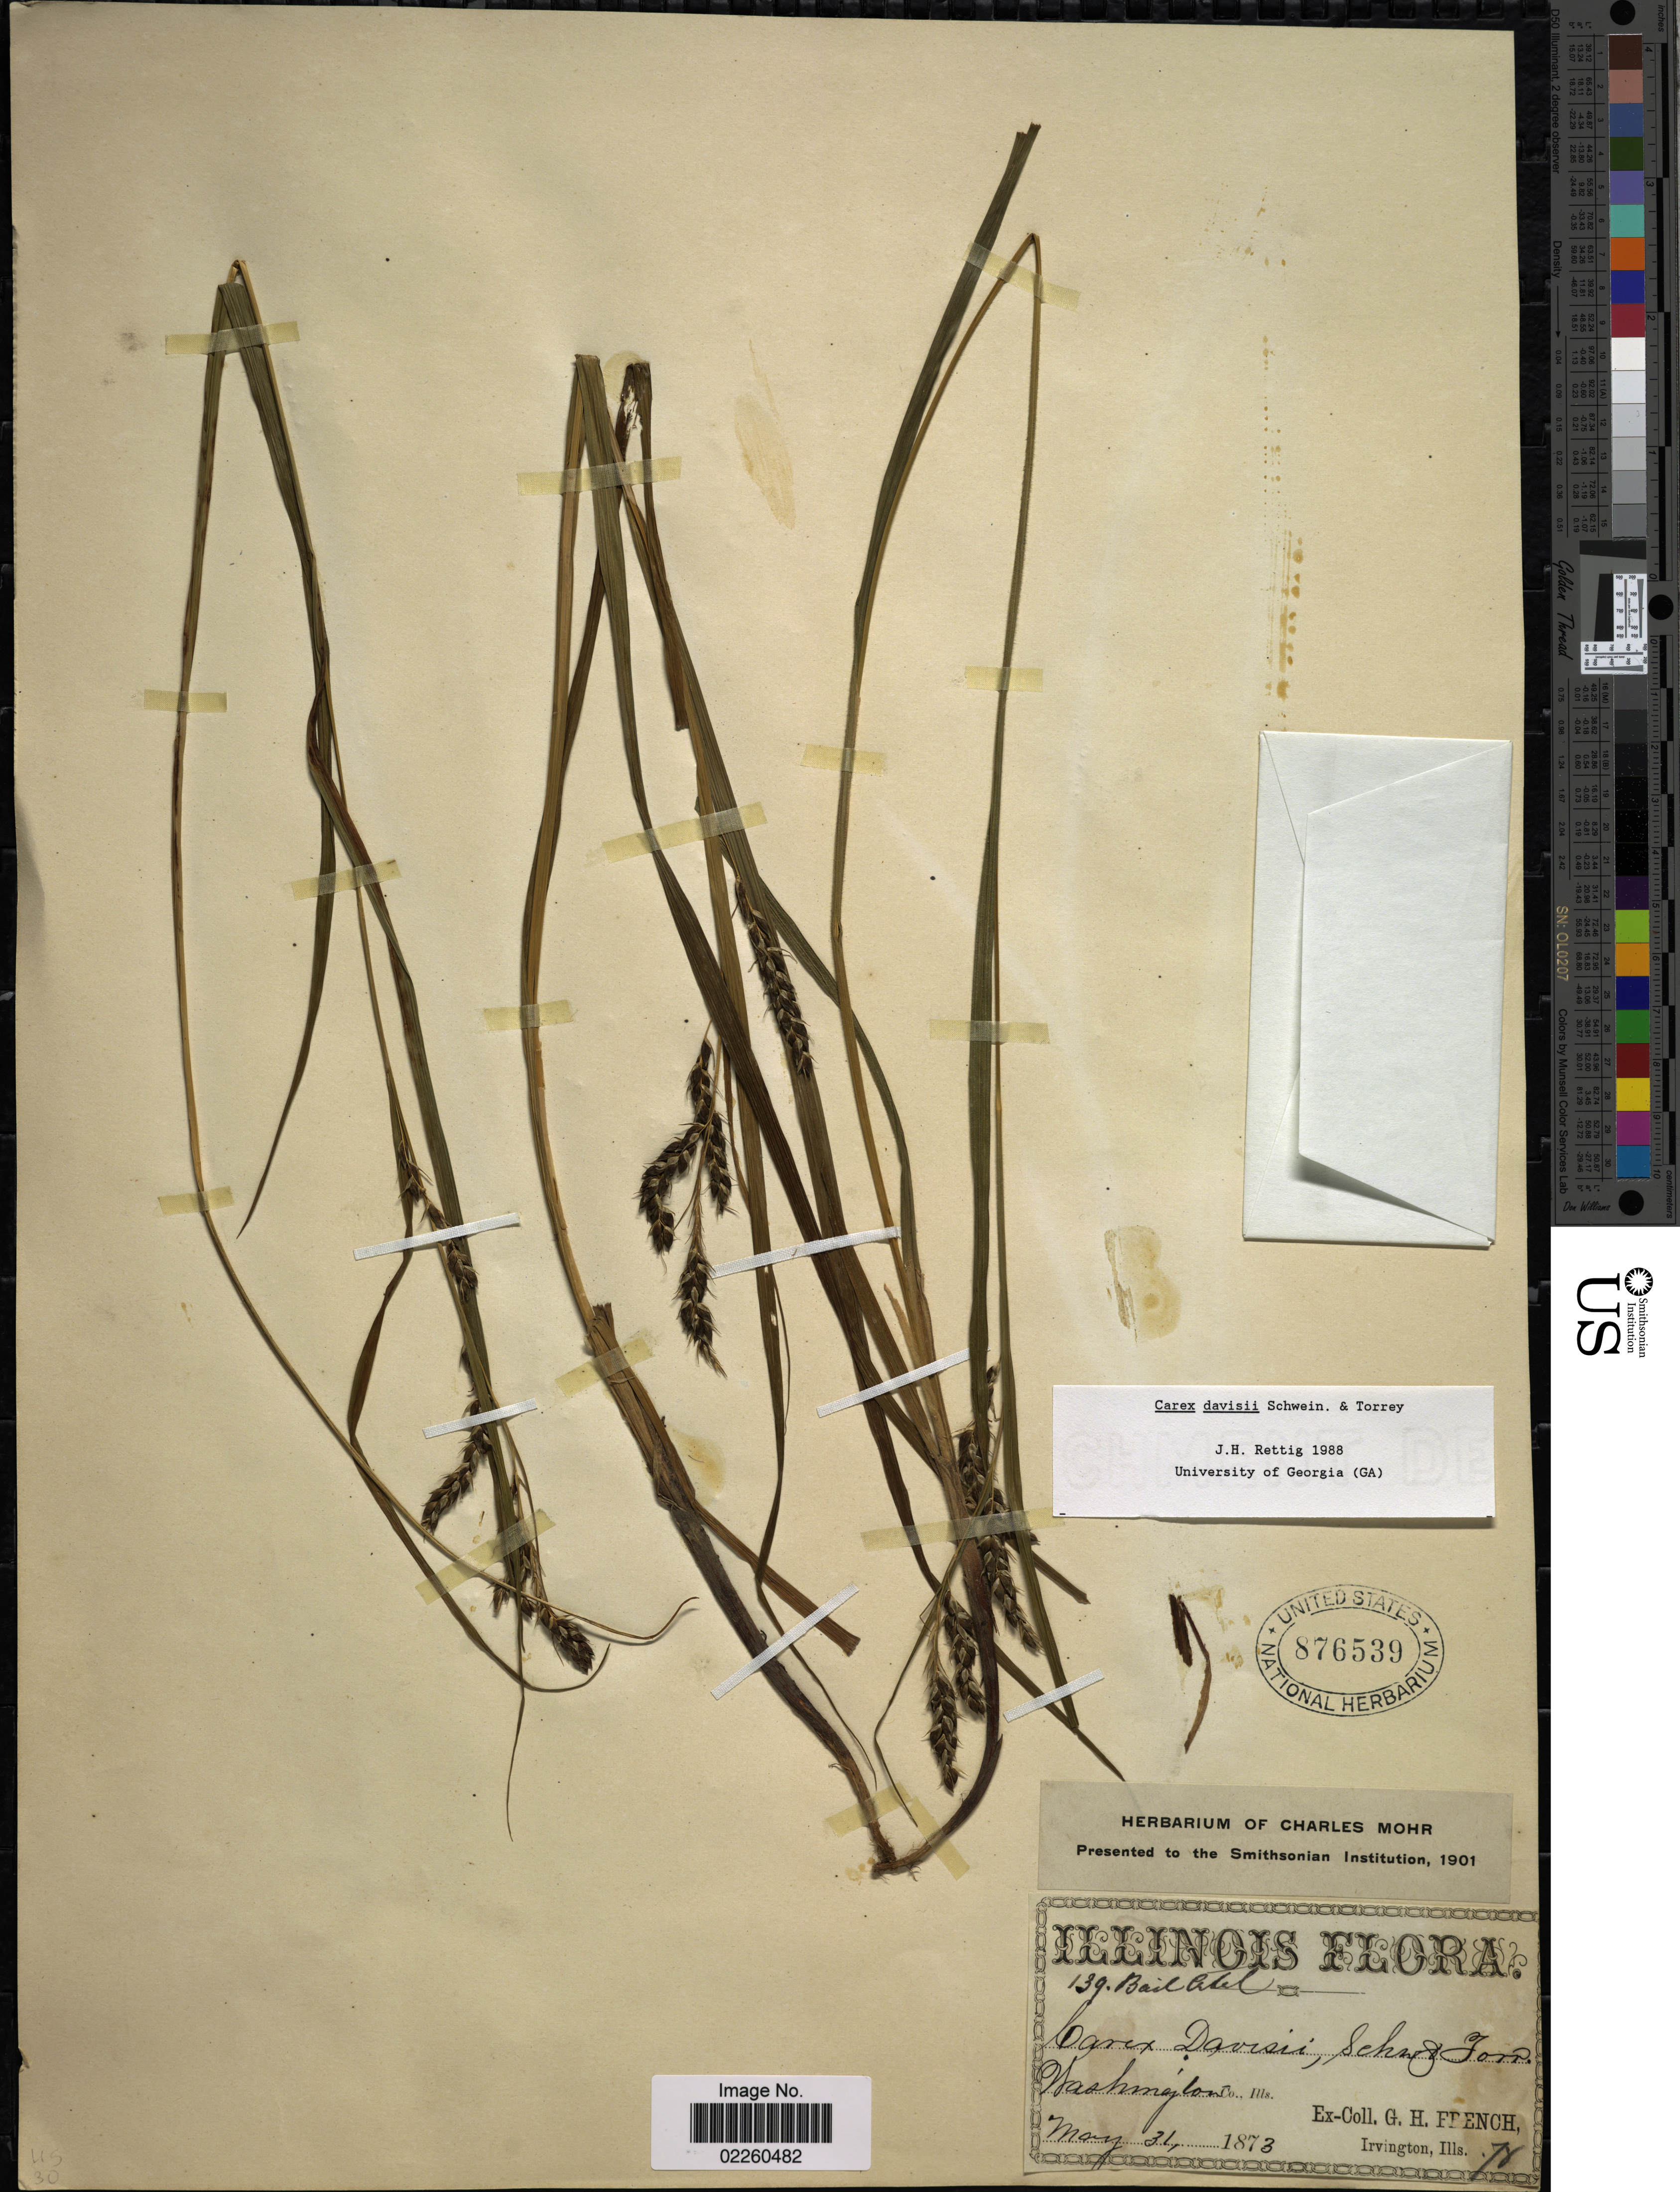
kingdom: Plantae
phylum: Tracheophyta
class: Liliopsida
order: Poales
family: Cyperaceae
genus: Carex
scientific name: Carex davisii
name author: Schwein. & Torr.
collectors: G. H. French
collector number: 139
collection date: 1873-05-31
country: United States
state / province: Mississippi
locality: Washington Co., Ms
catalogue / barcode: US 876539